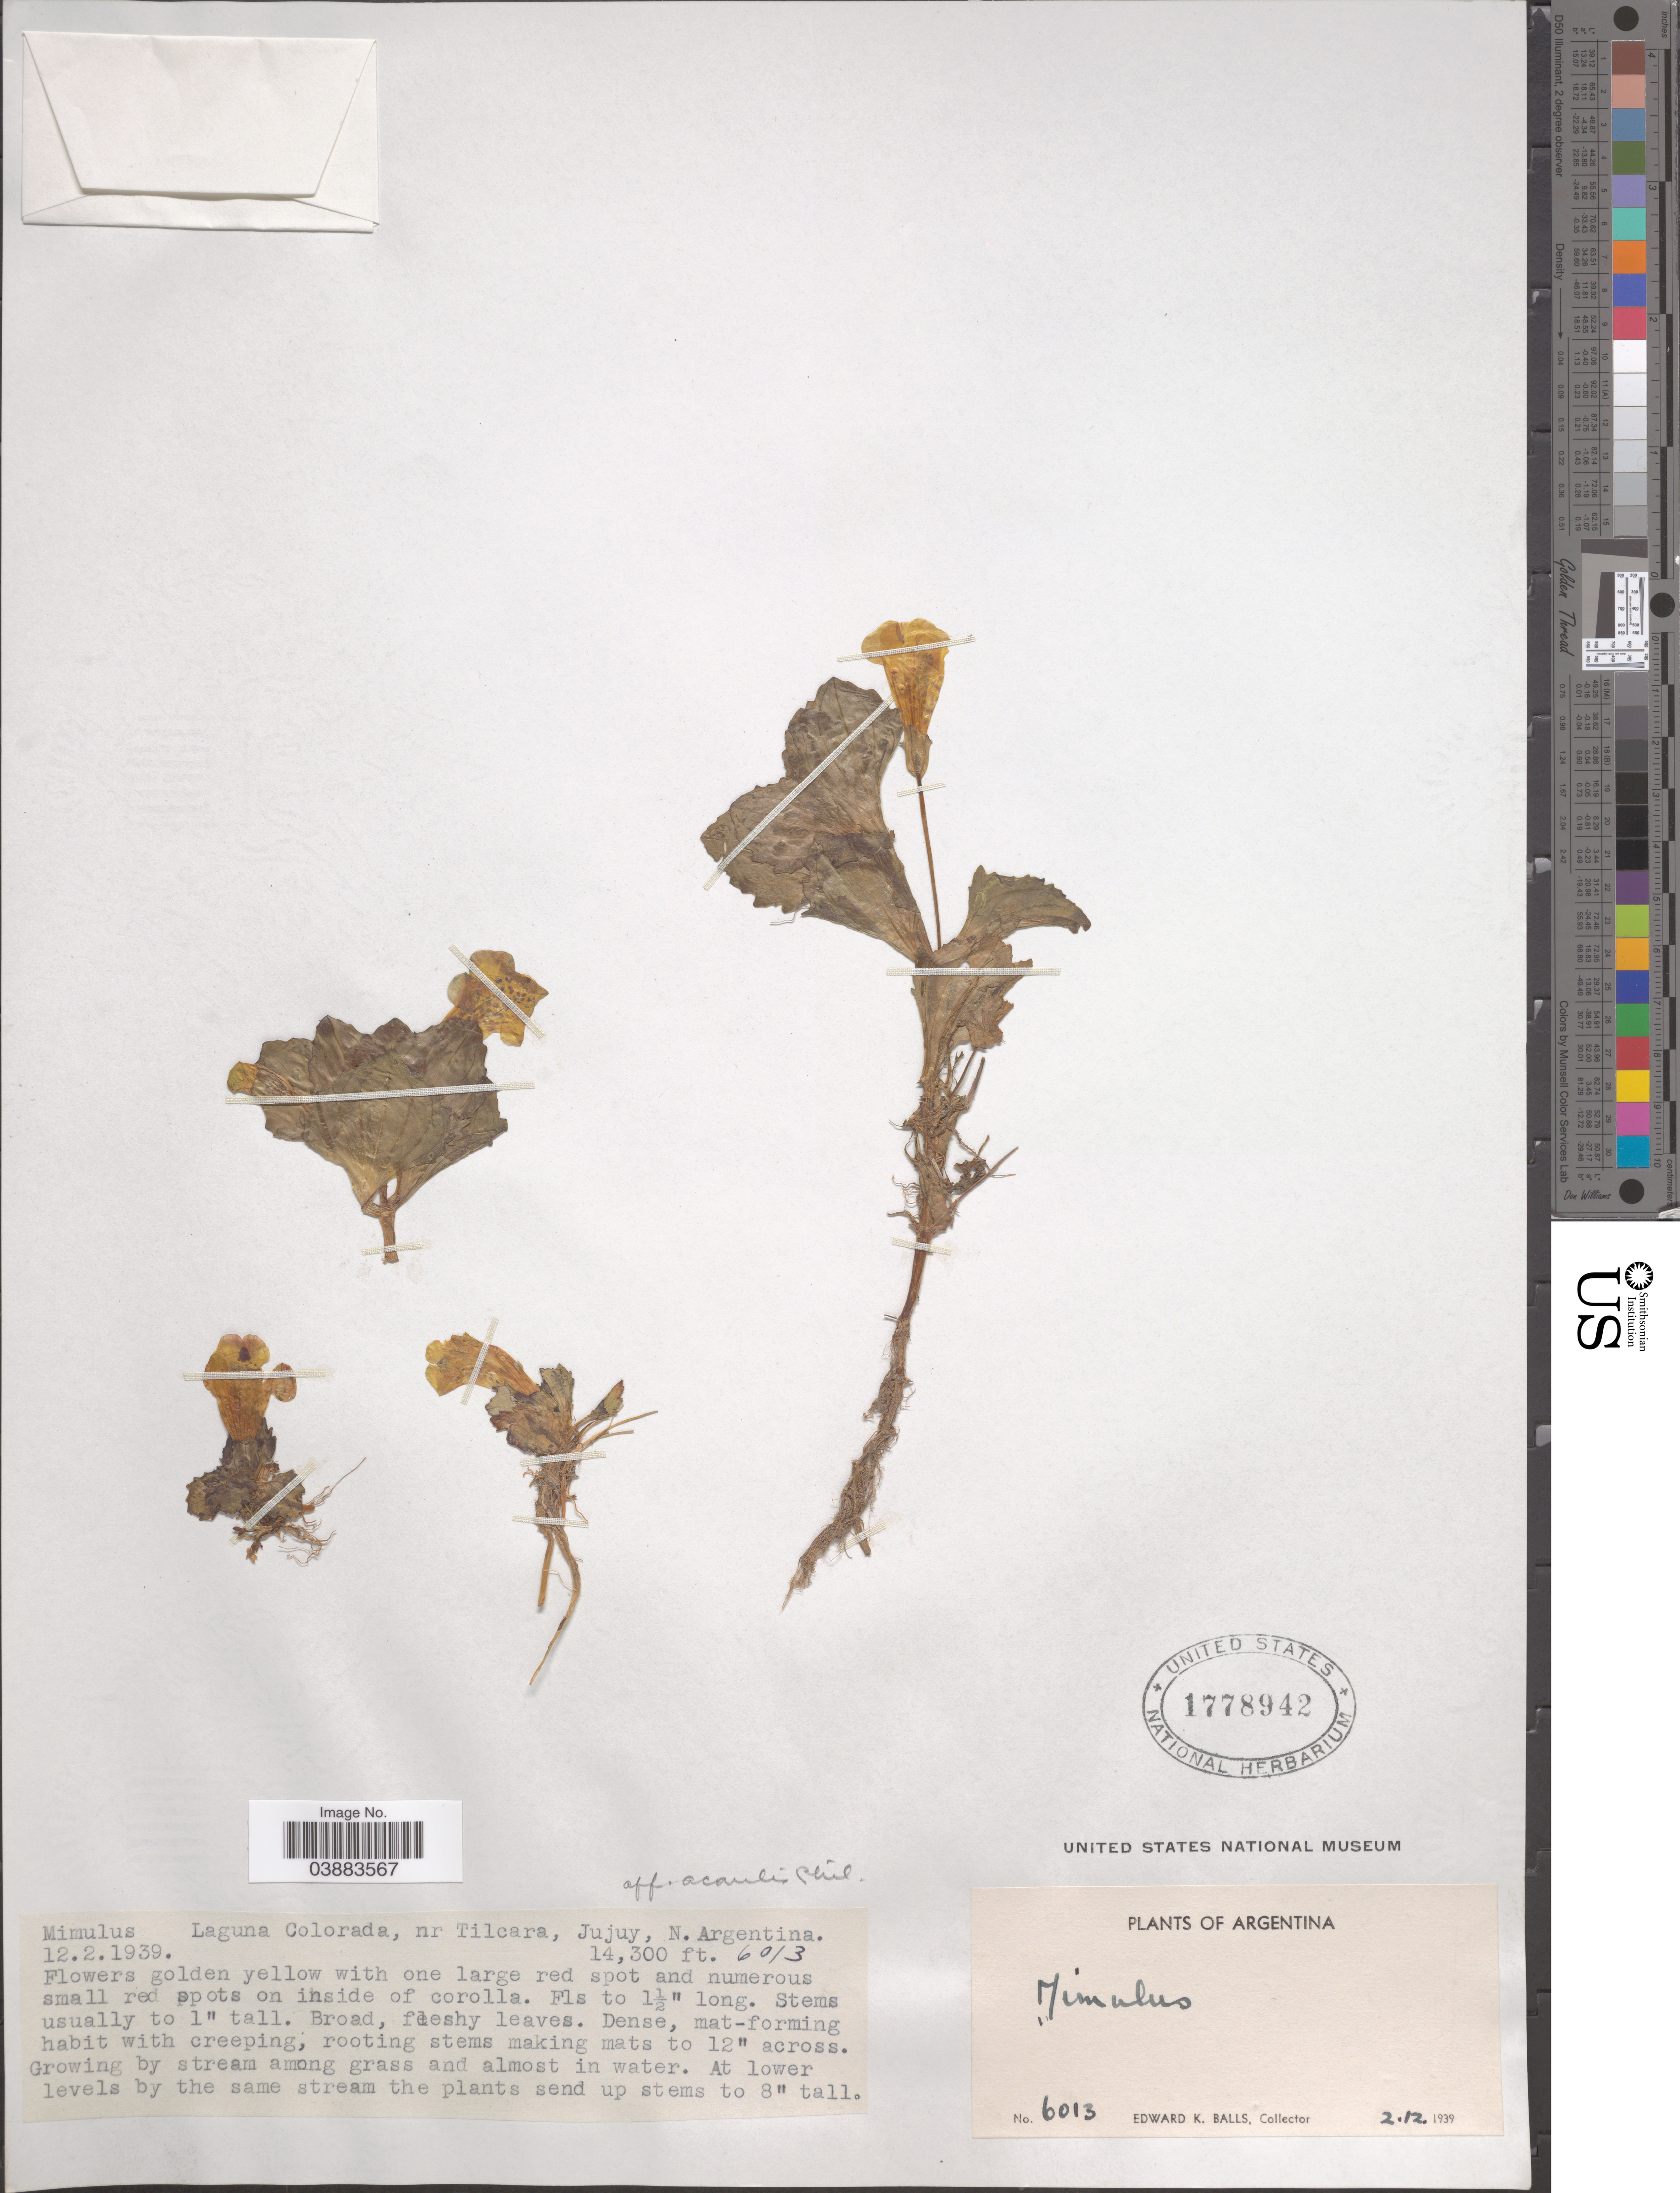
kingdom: Plantae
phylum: Tracheophyta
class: Magnoliopsida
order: Lamiales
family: Phrymaceae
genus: Mimulus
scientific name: Mimulus sp.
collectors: E. K. Balls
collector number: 6013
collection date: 1939-12-02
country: Argentina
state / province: Jujuy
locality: Laguna Colorada, nr Tilcara, N. Argentina.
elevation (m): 4359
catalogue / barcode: US 1778942